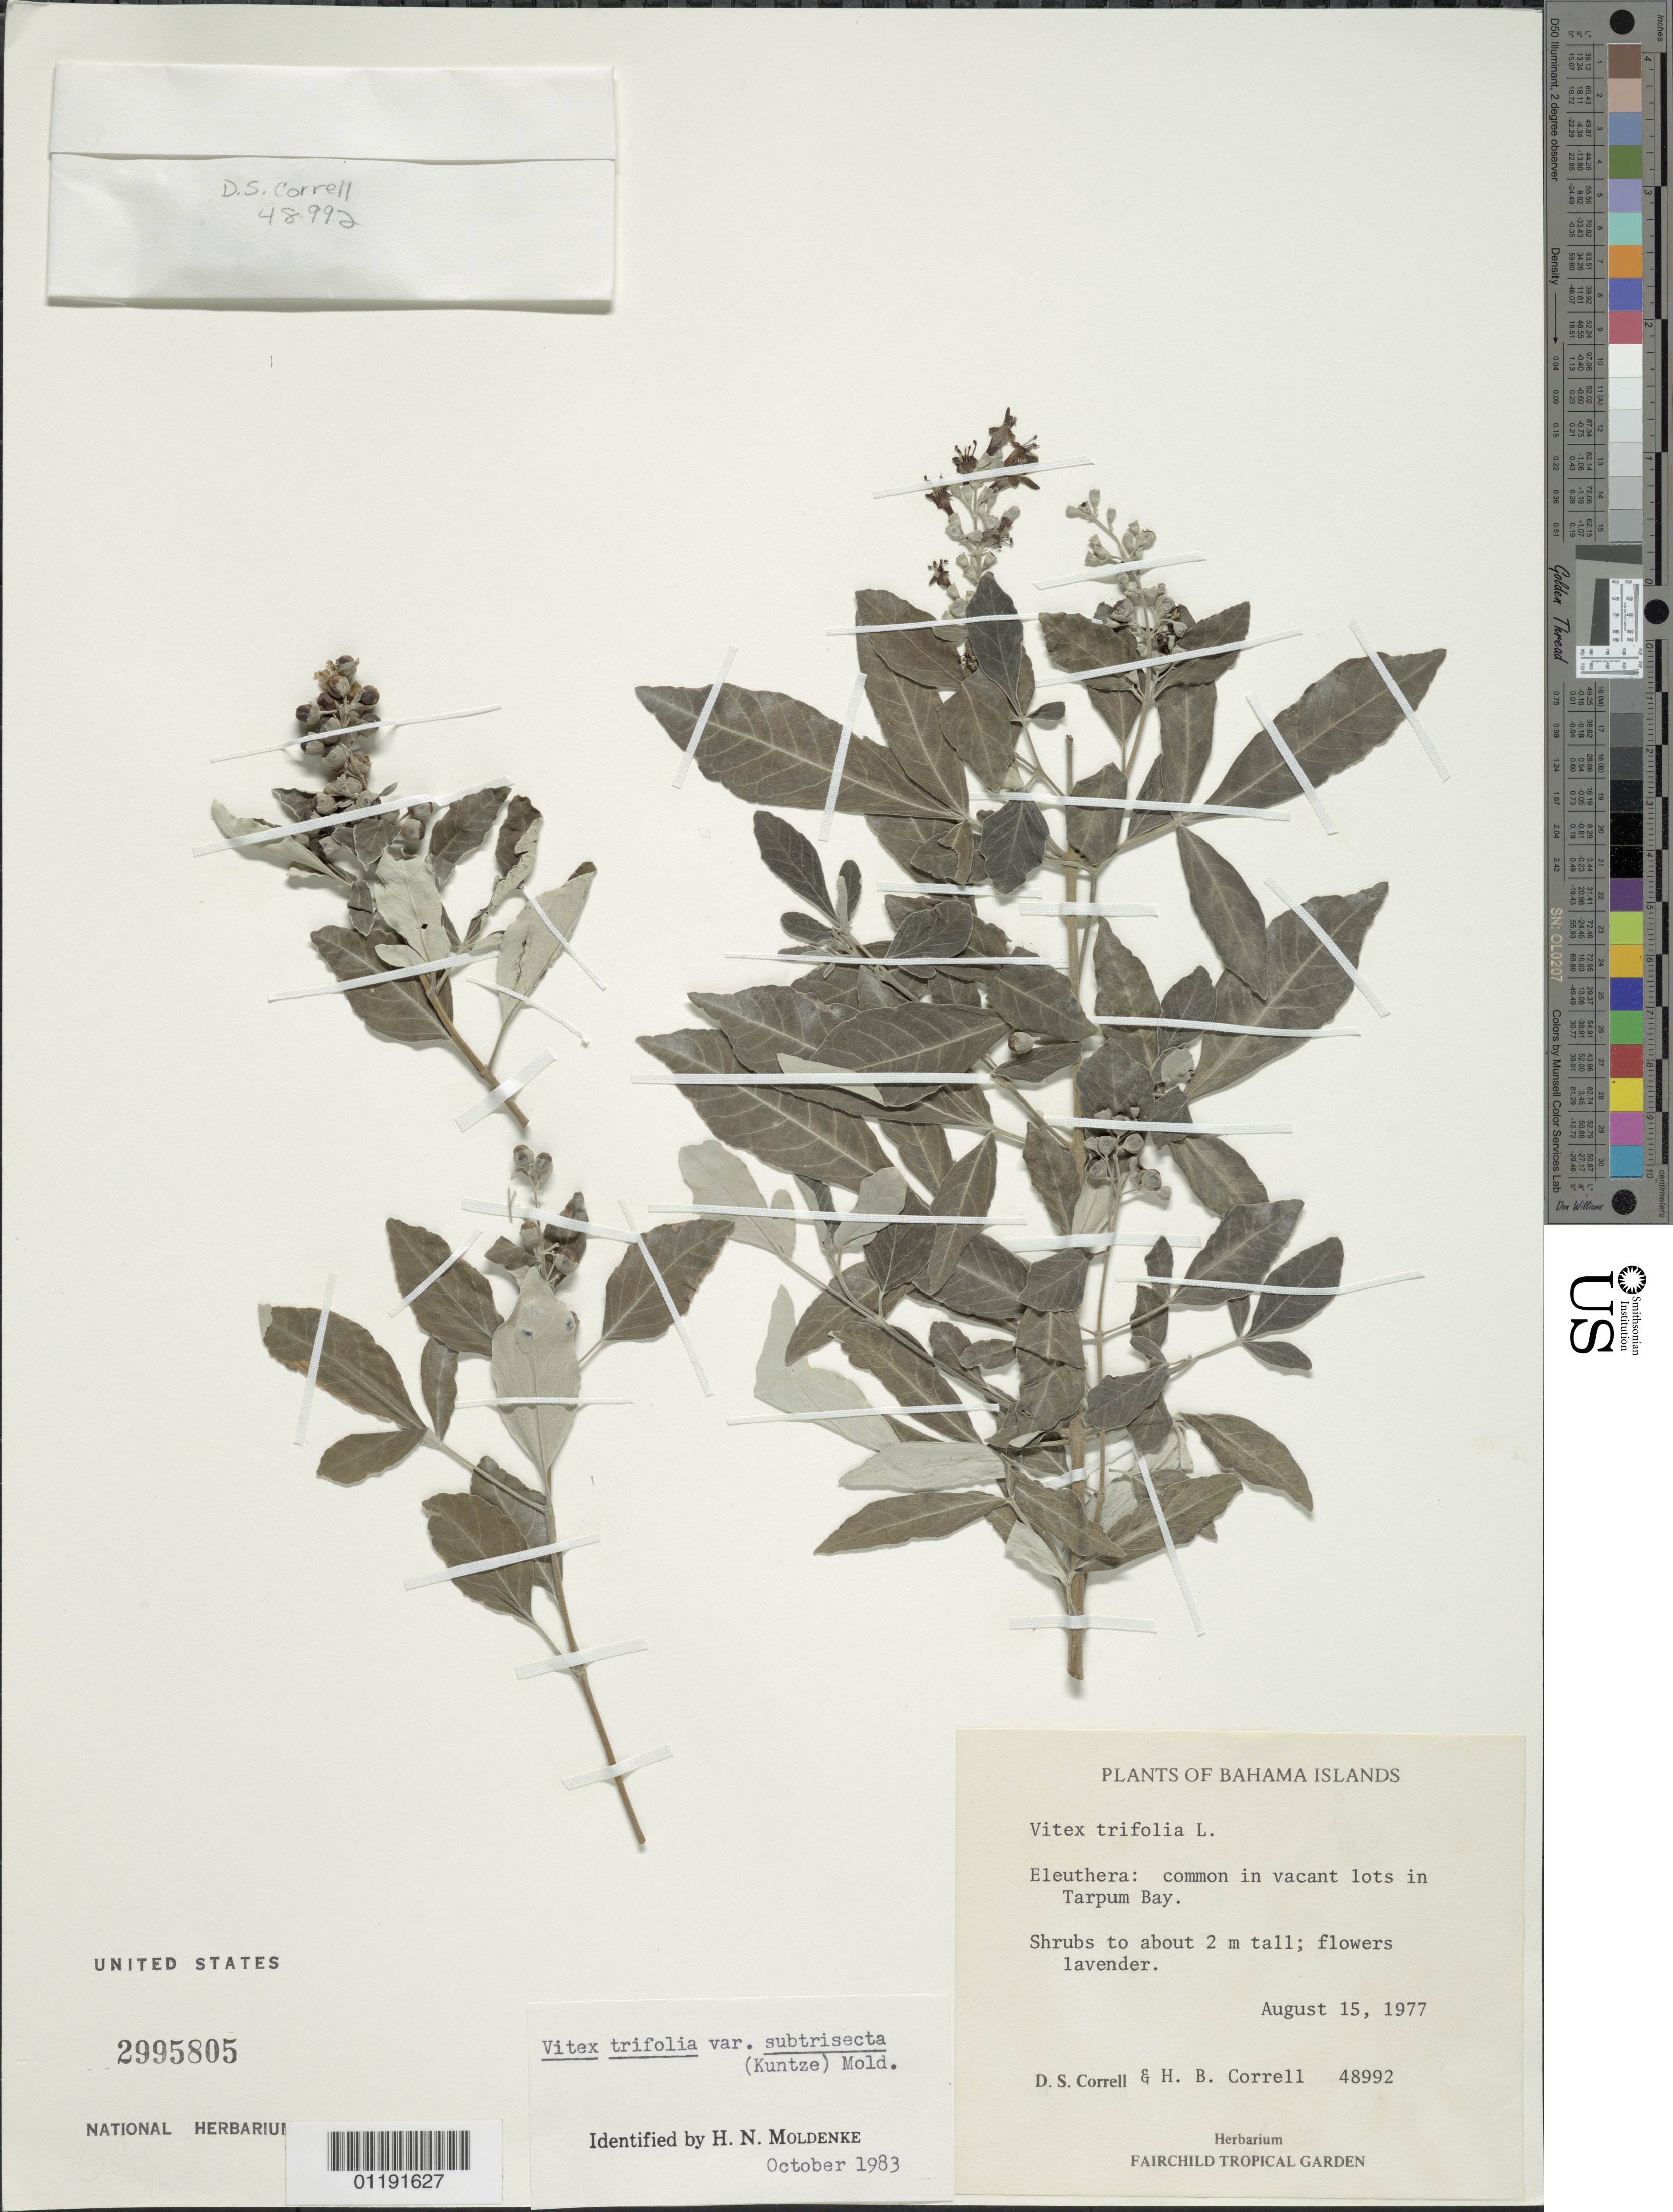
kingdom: Plantae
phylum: Tracheophyta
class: Magnoliopsida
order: Lamiales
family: Lamiaceae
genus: Vitex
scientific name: Vitex trifolia var. subtrisecta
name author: (Kuntze) Moldenke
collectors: D. S. Correll & H. Correll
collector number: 48992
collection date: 1977-08-15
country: Bahamas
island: Bahamas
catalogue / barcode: US 2995805